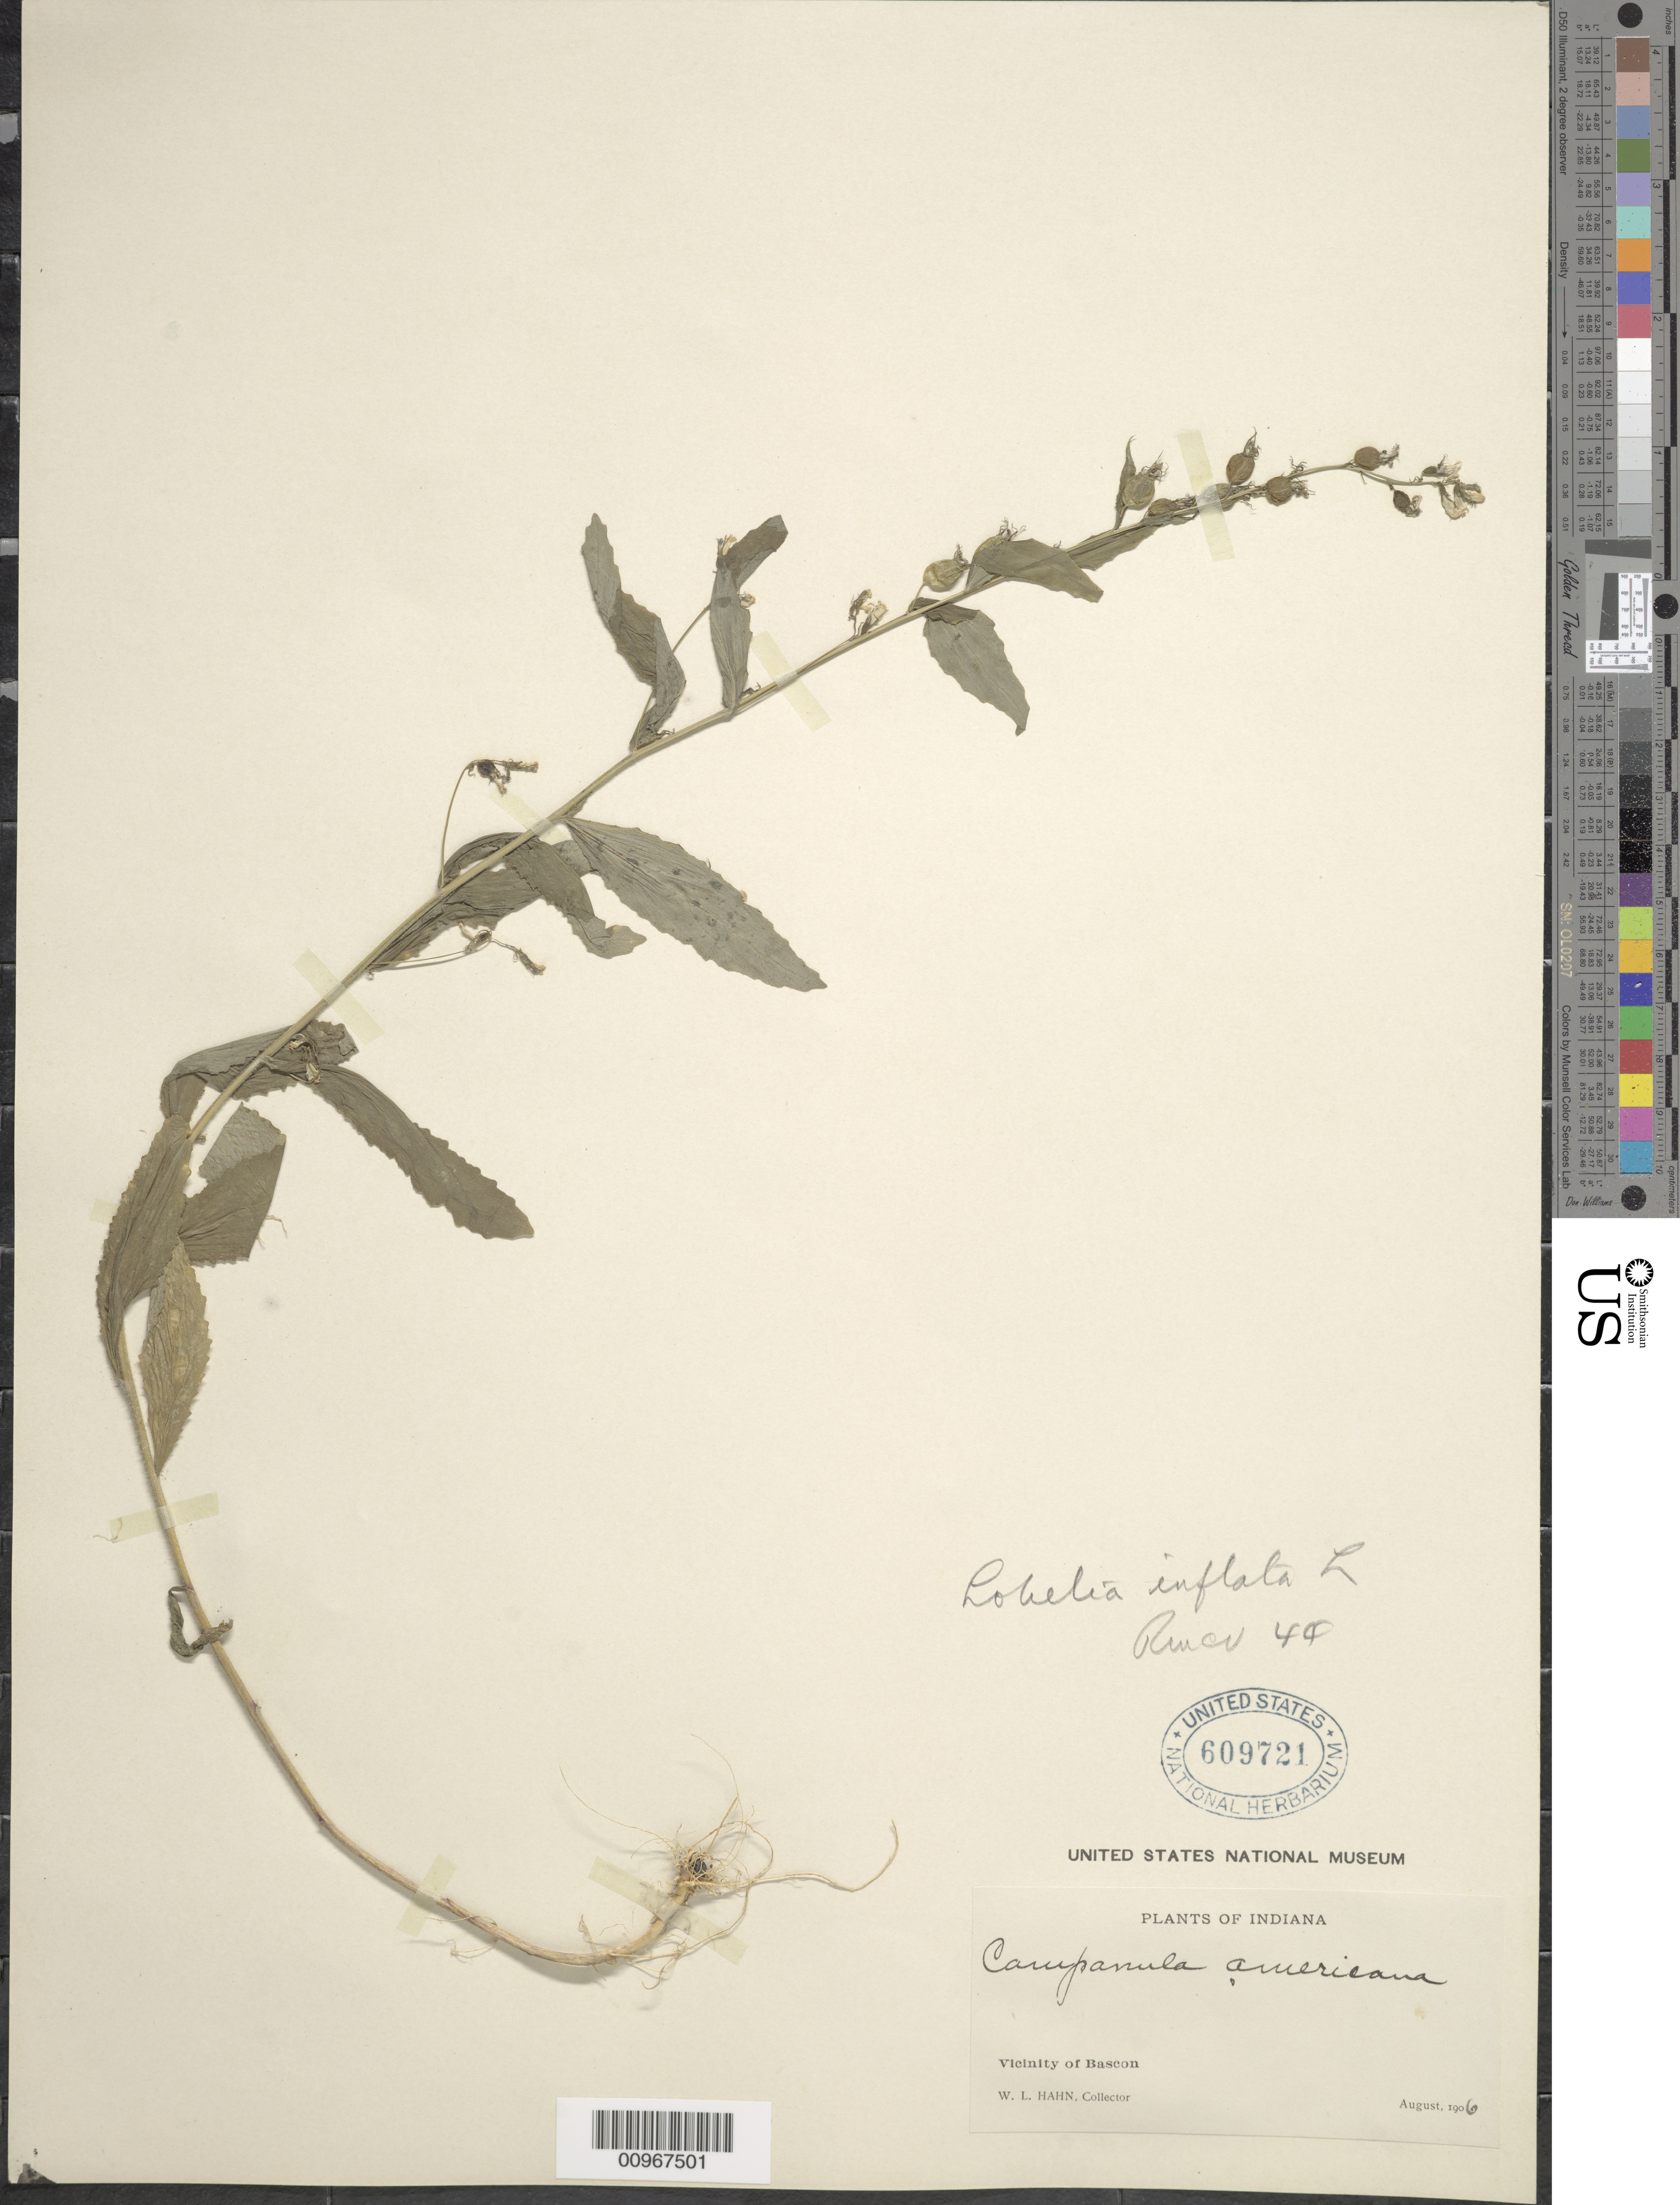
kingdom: Plantae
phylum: Tracheophyta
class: Magnoliopsida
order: Asterales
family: Campanulaceae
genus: Lobelia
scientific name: Lobelia inflata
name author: L.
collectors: W. L. Hahn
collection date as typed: Aug 1906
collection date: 1906-08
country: United States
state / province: Indiana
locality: Vicinity of Bascon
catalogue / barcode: US 609721